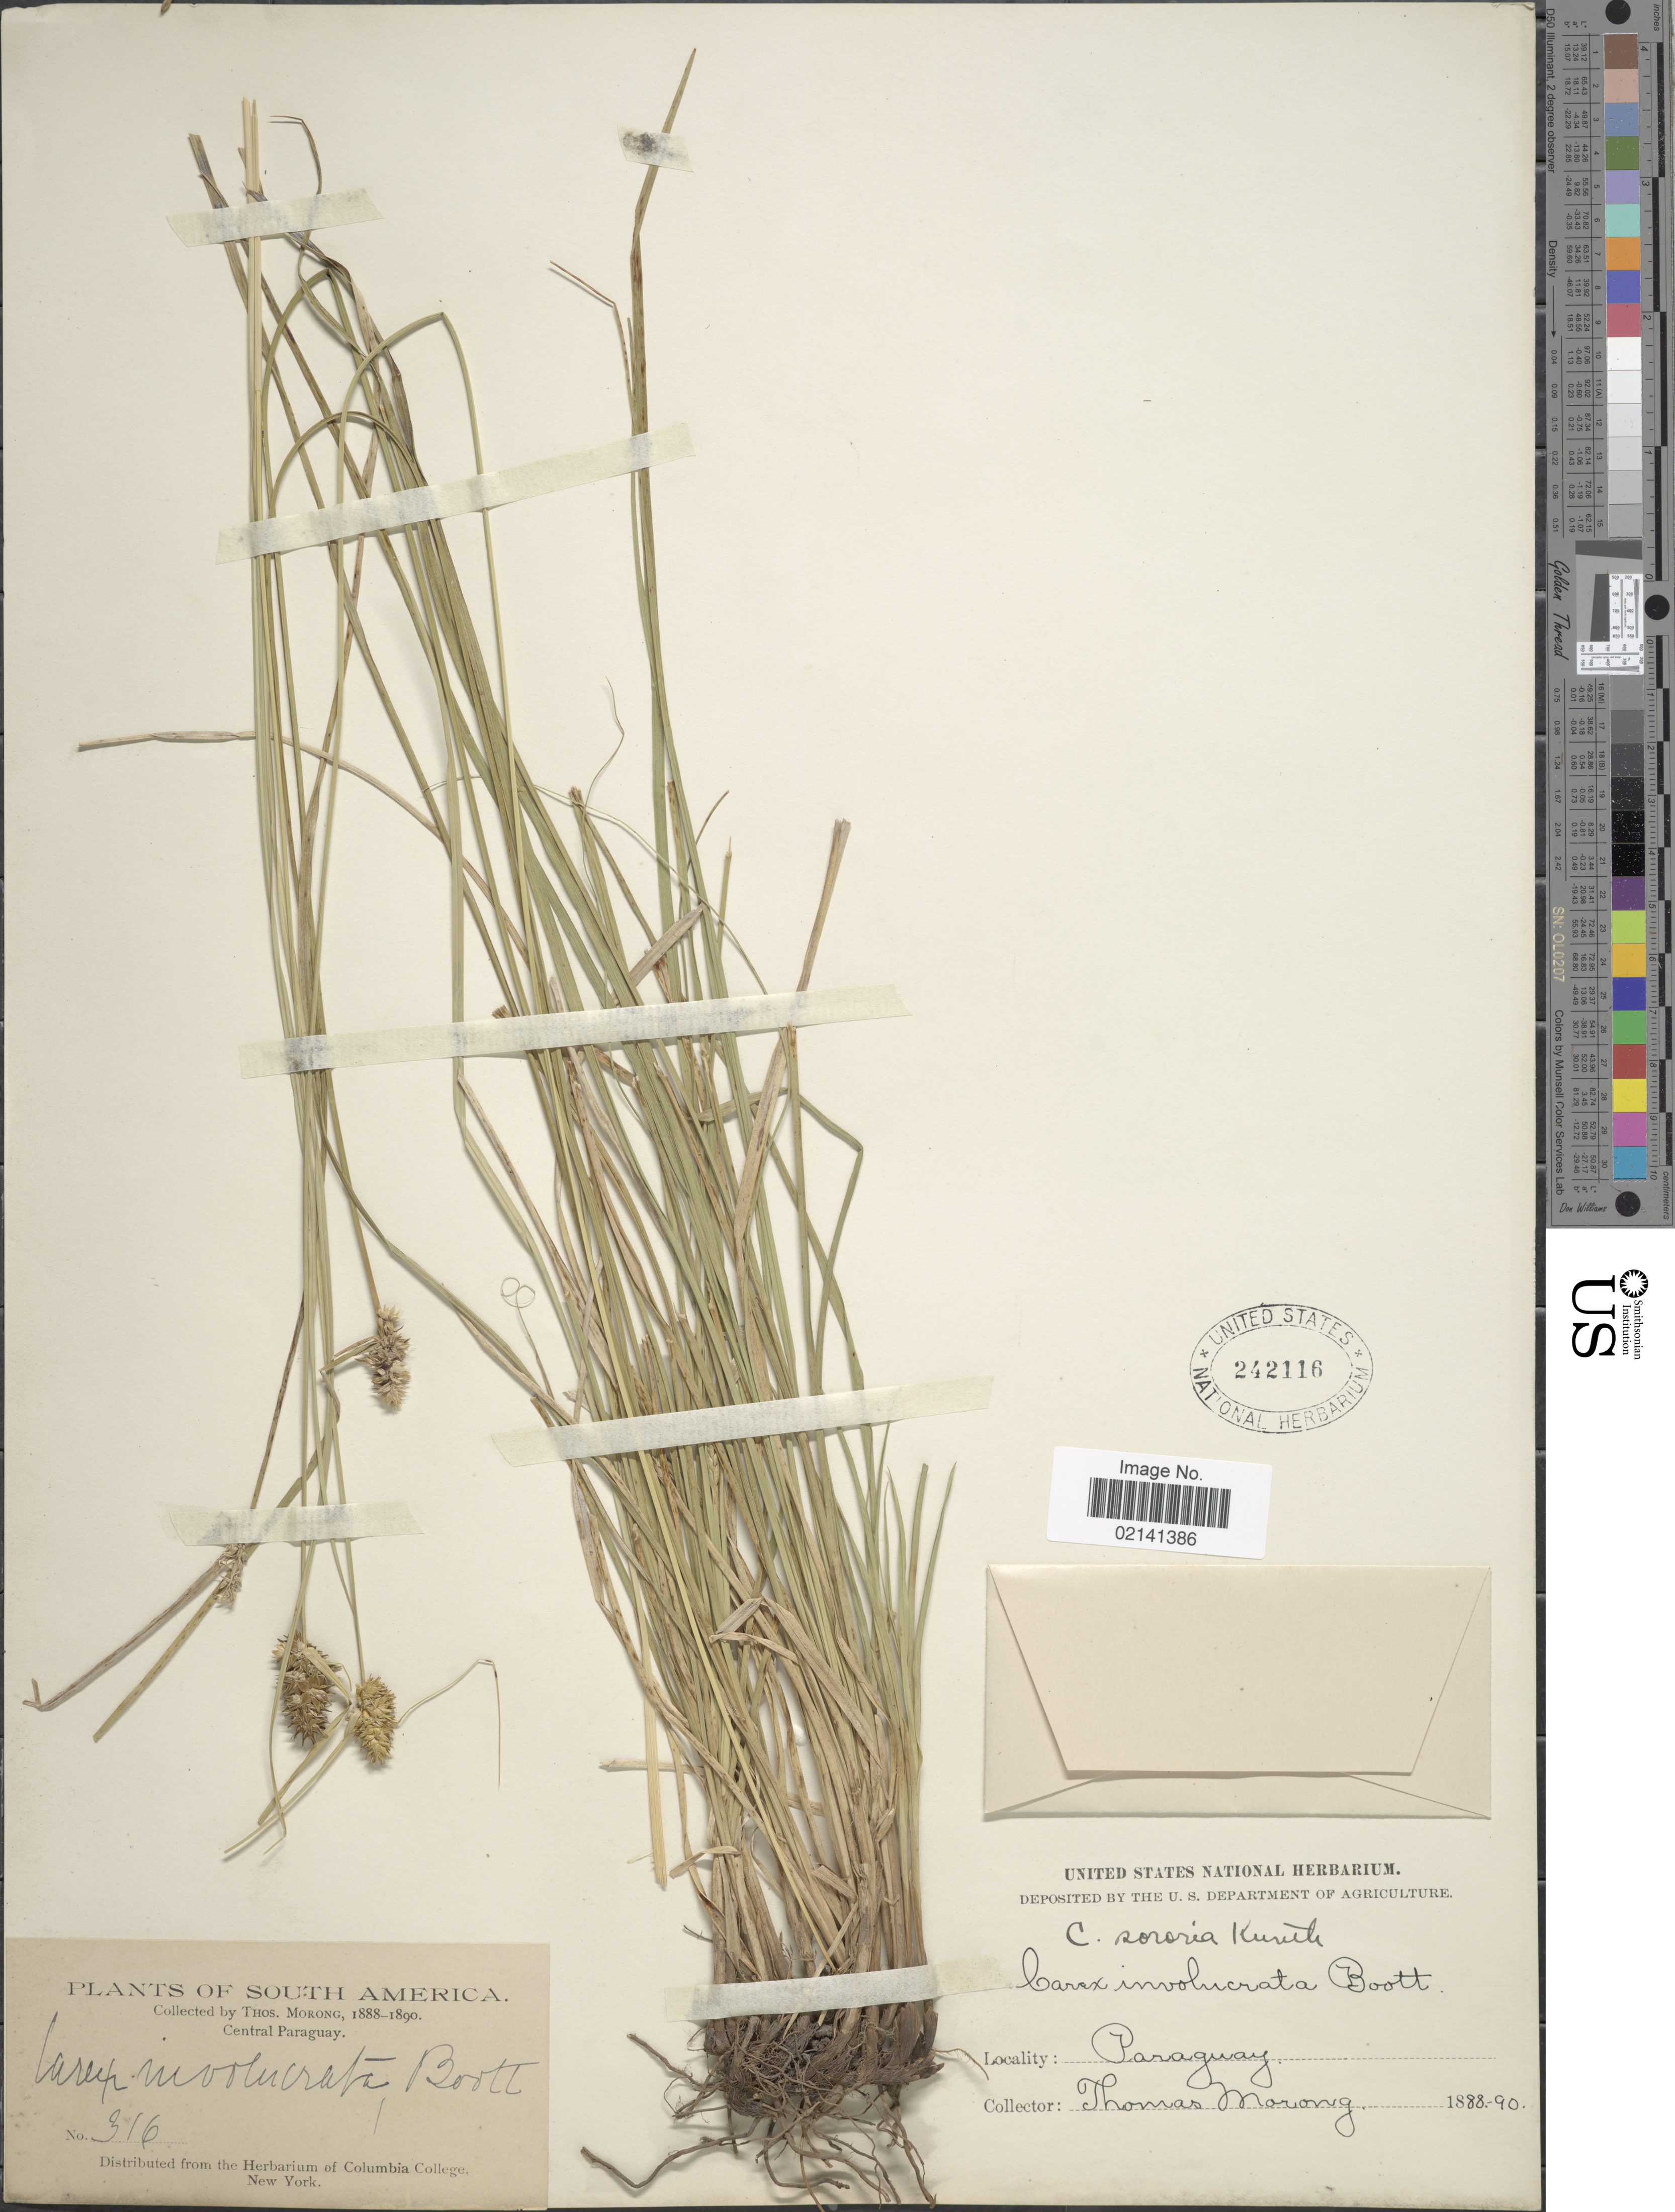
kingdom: Plantae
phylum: Tracheophyta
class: Liliopsida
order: Poales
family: Cyperaceae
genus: Carex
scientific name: Carex sororia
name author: Kunth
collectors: ex herb. T. Morong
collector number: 316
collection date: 1888/1890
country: Paraguay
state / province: Central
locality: Central Paraguay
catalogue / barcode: US 242116